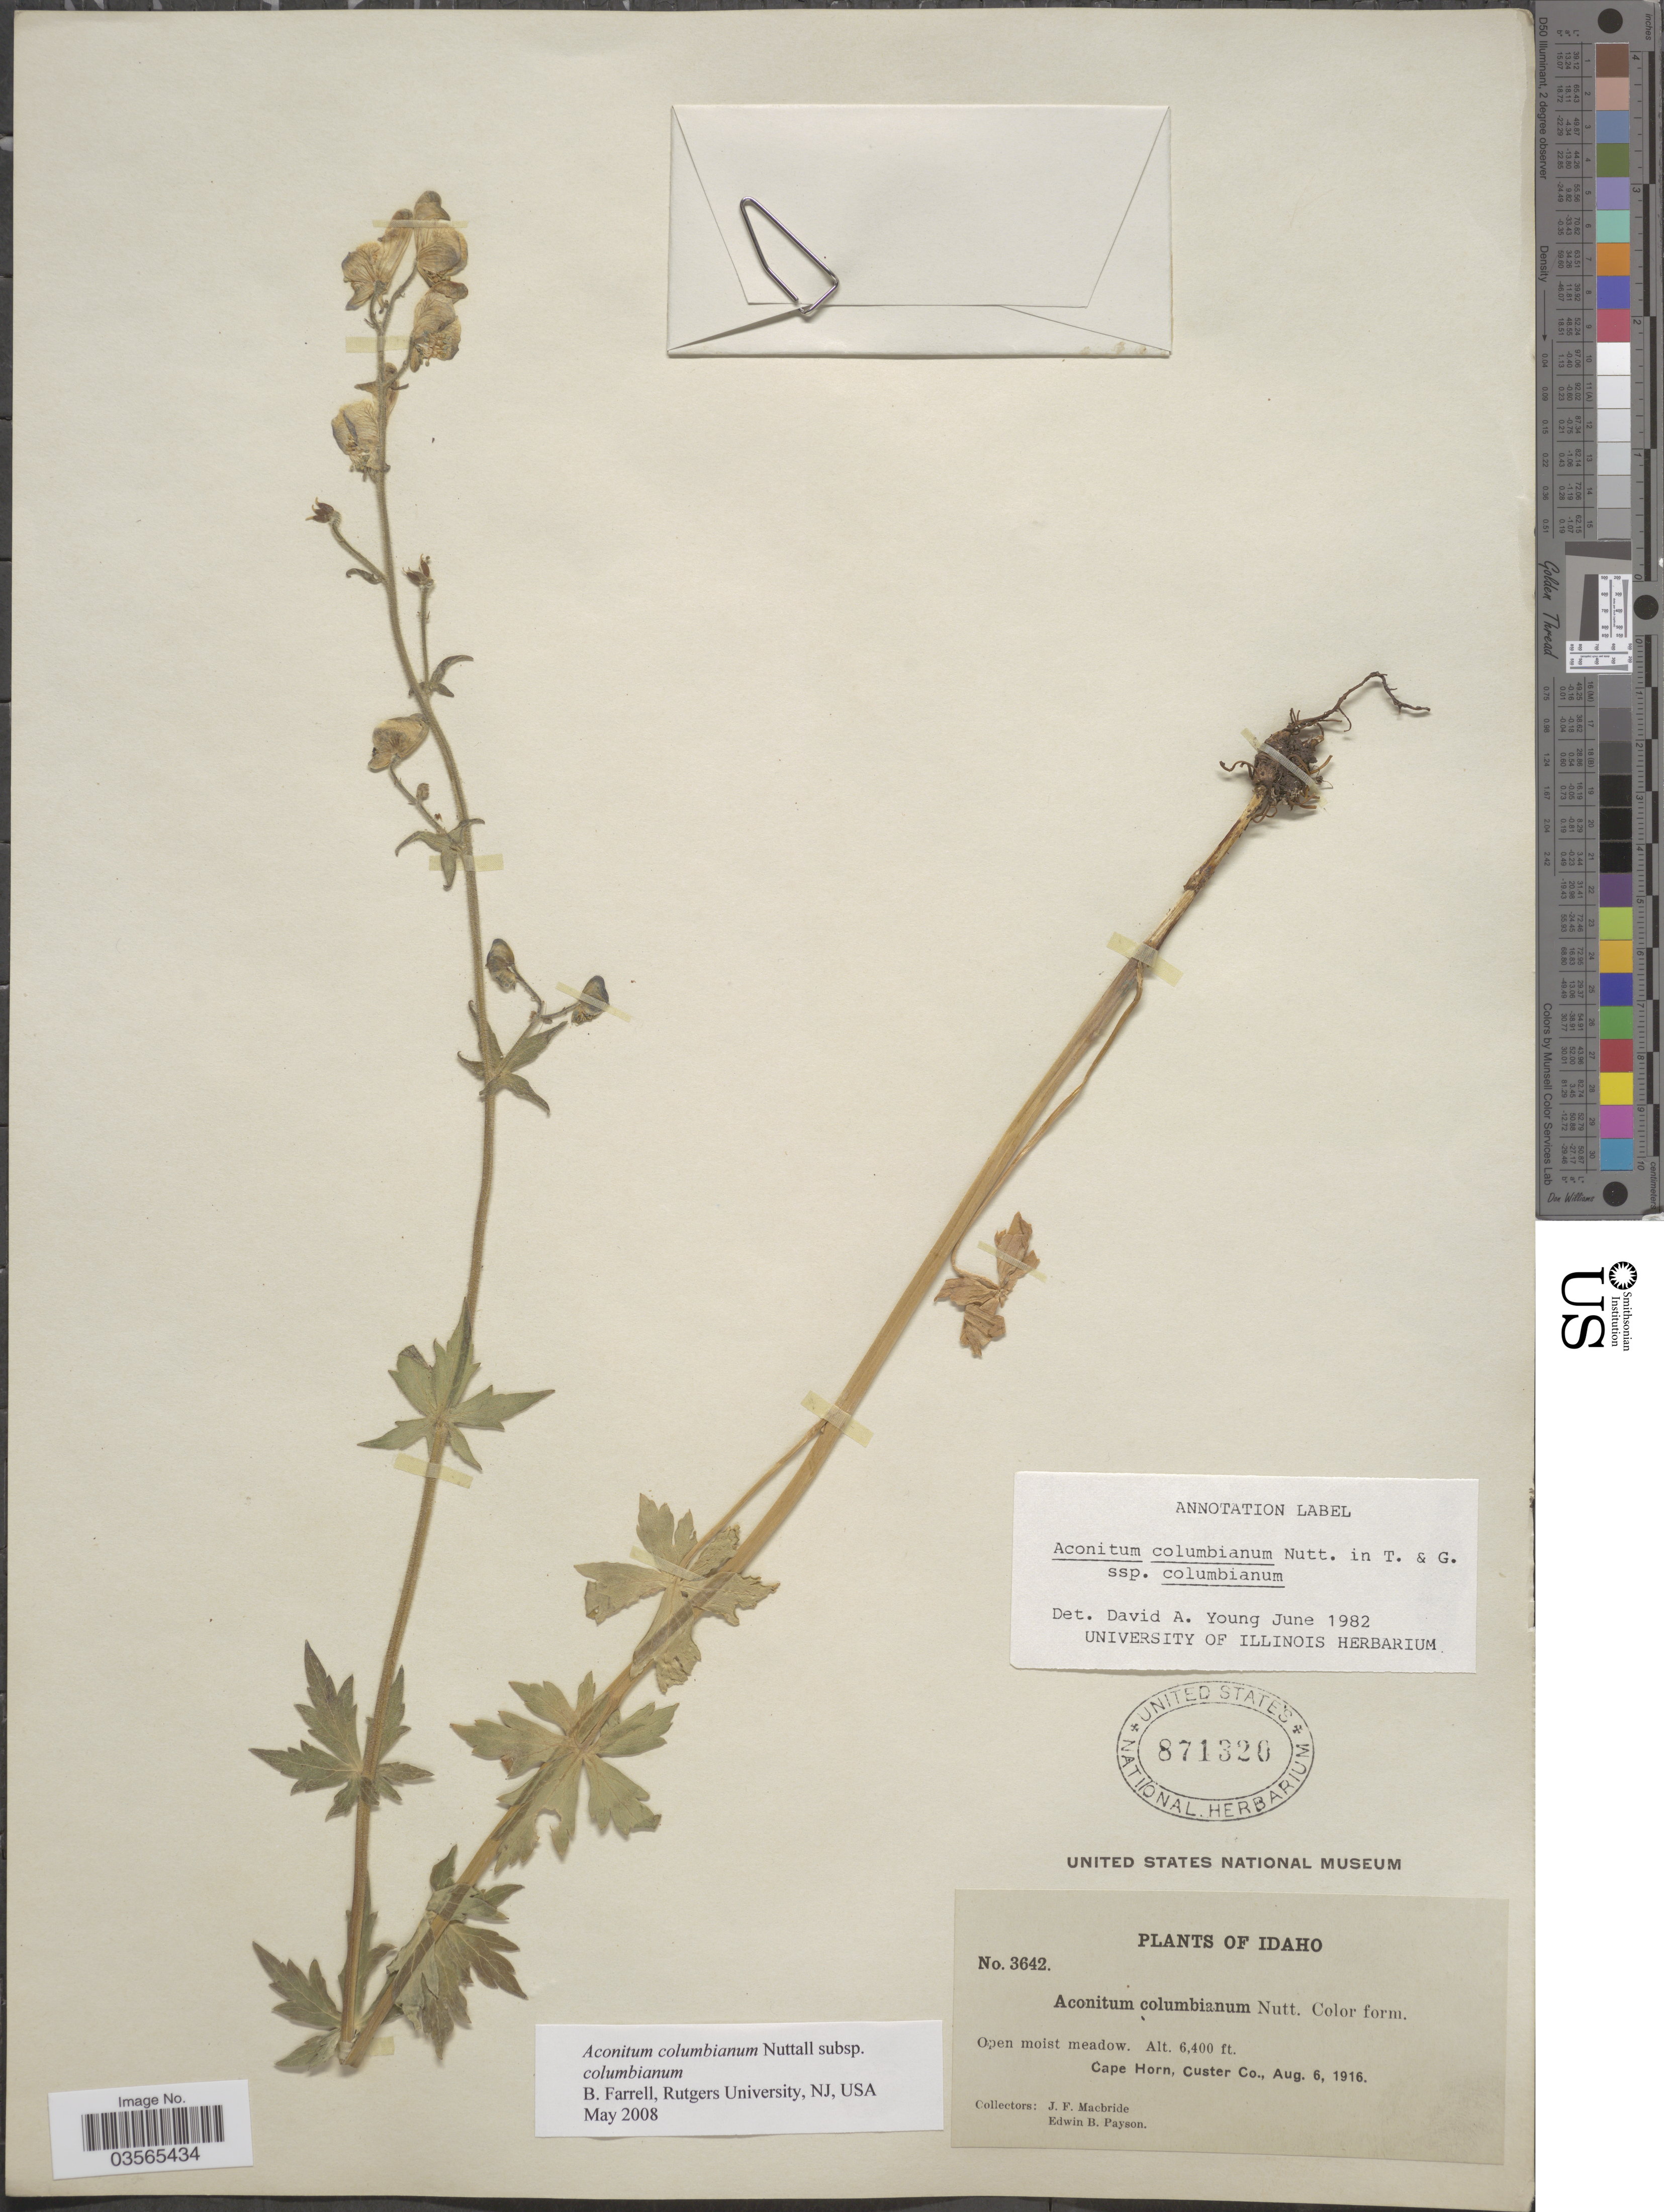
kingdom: Plantae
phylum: Tracheophyta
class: Magnoliopsida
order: Ranunculales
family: Ranunculaceae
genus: Aconitum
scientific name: Aconitum columbianum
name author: Nutt.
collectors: J. F. Macbride & E. B. Payson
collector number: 3642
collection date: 1916-08-06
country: United States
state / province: Idaho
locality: Cape Horn, Custer Co.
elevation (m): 1951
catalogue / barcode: US 871320